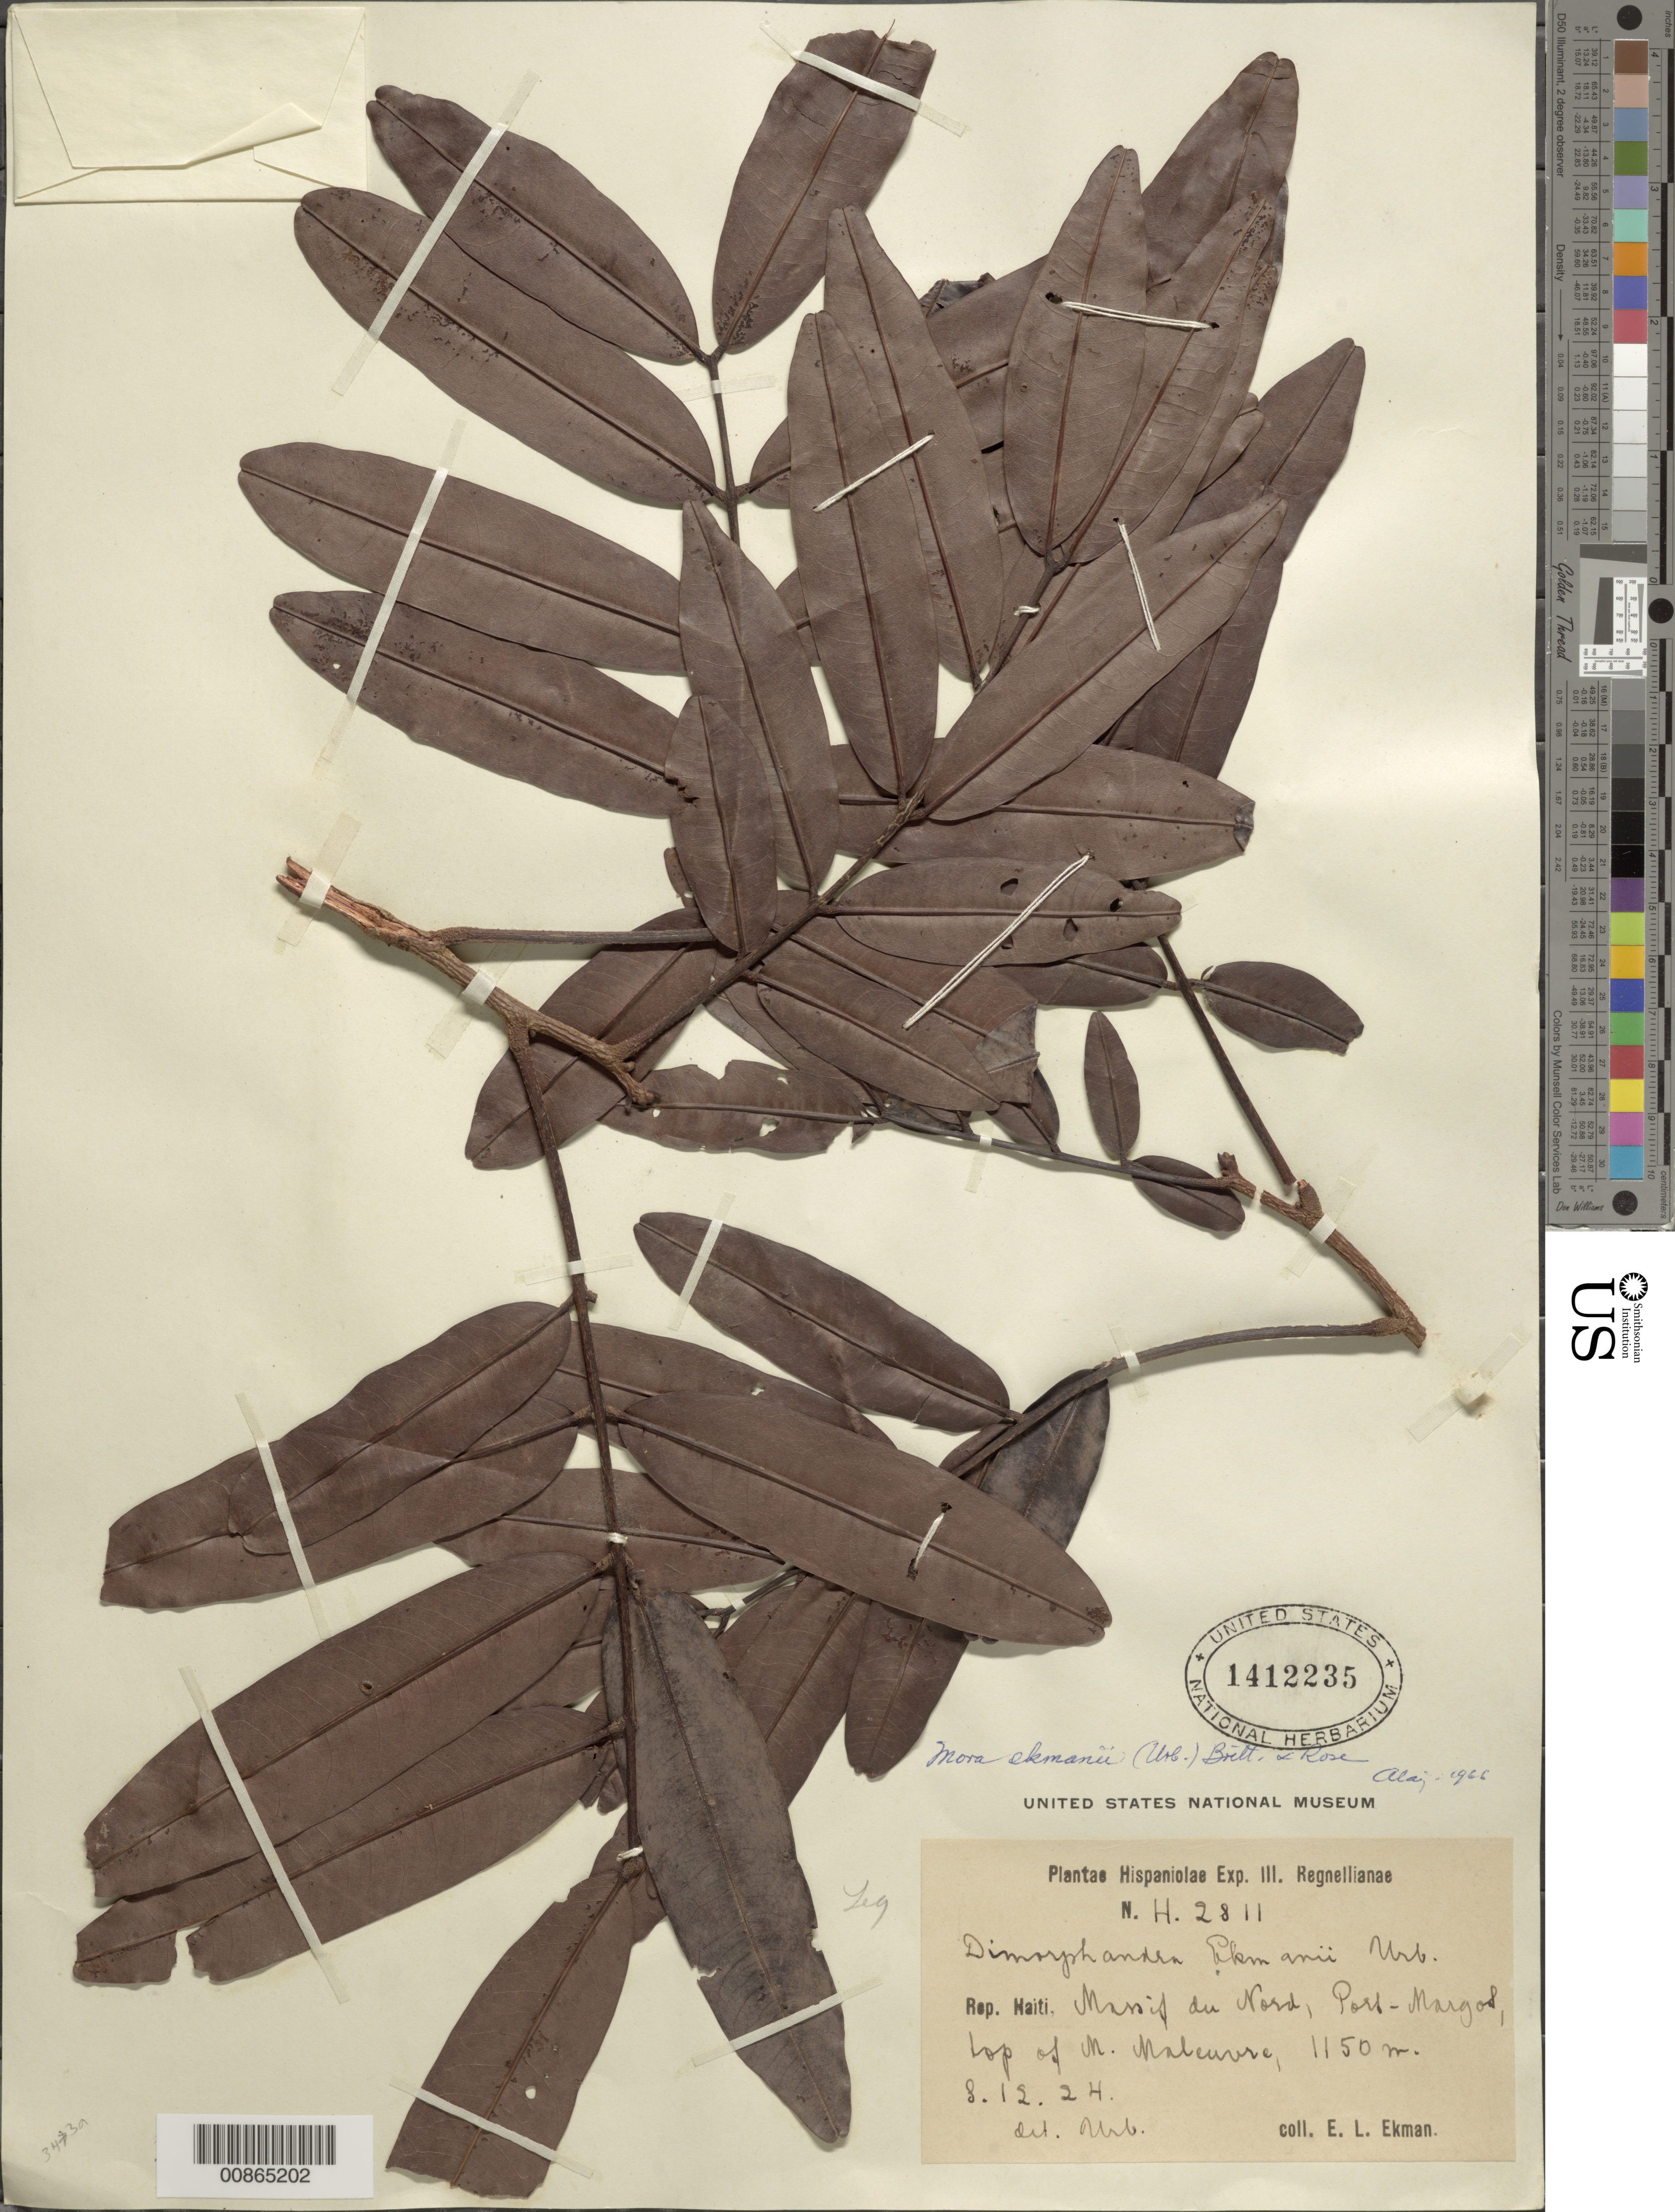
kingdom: Plantae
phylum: Tracheophyta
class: Magnoliopsida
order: Fabales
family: Fabaceae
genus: Mora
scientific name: Mora ekmanii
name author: (Urb.) Britton & Rose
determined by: Liogier, Alain H.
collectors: E. L. Ekman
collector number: H 2811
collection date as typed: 08 Dec 1924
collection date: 1924-12-08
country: Haiti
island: Hispaniola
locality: Massif du Nord, Port-Margot, top of M. Maleuvre.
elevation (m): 1150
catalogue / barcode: US 1412235